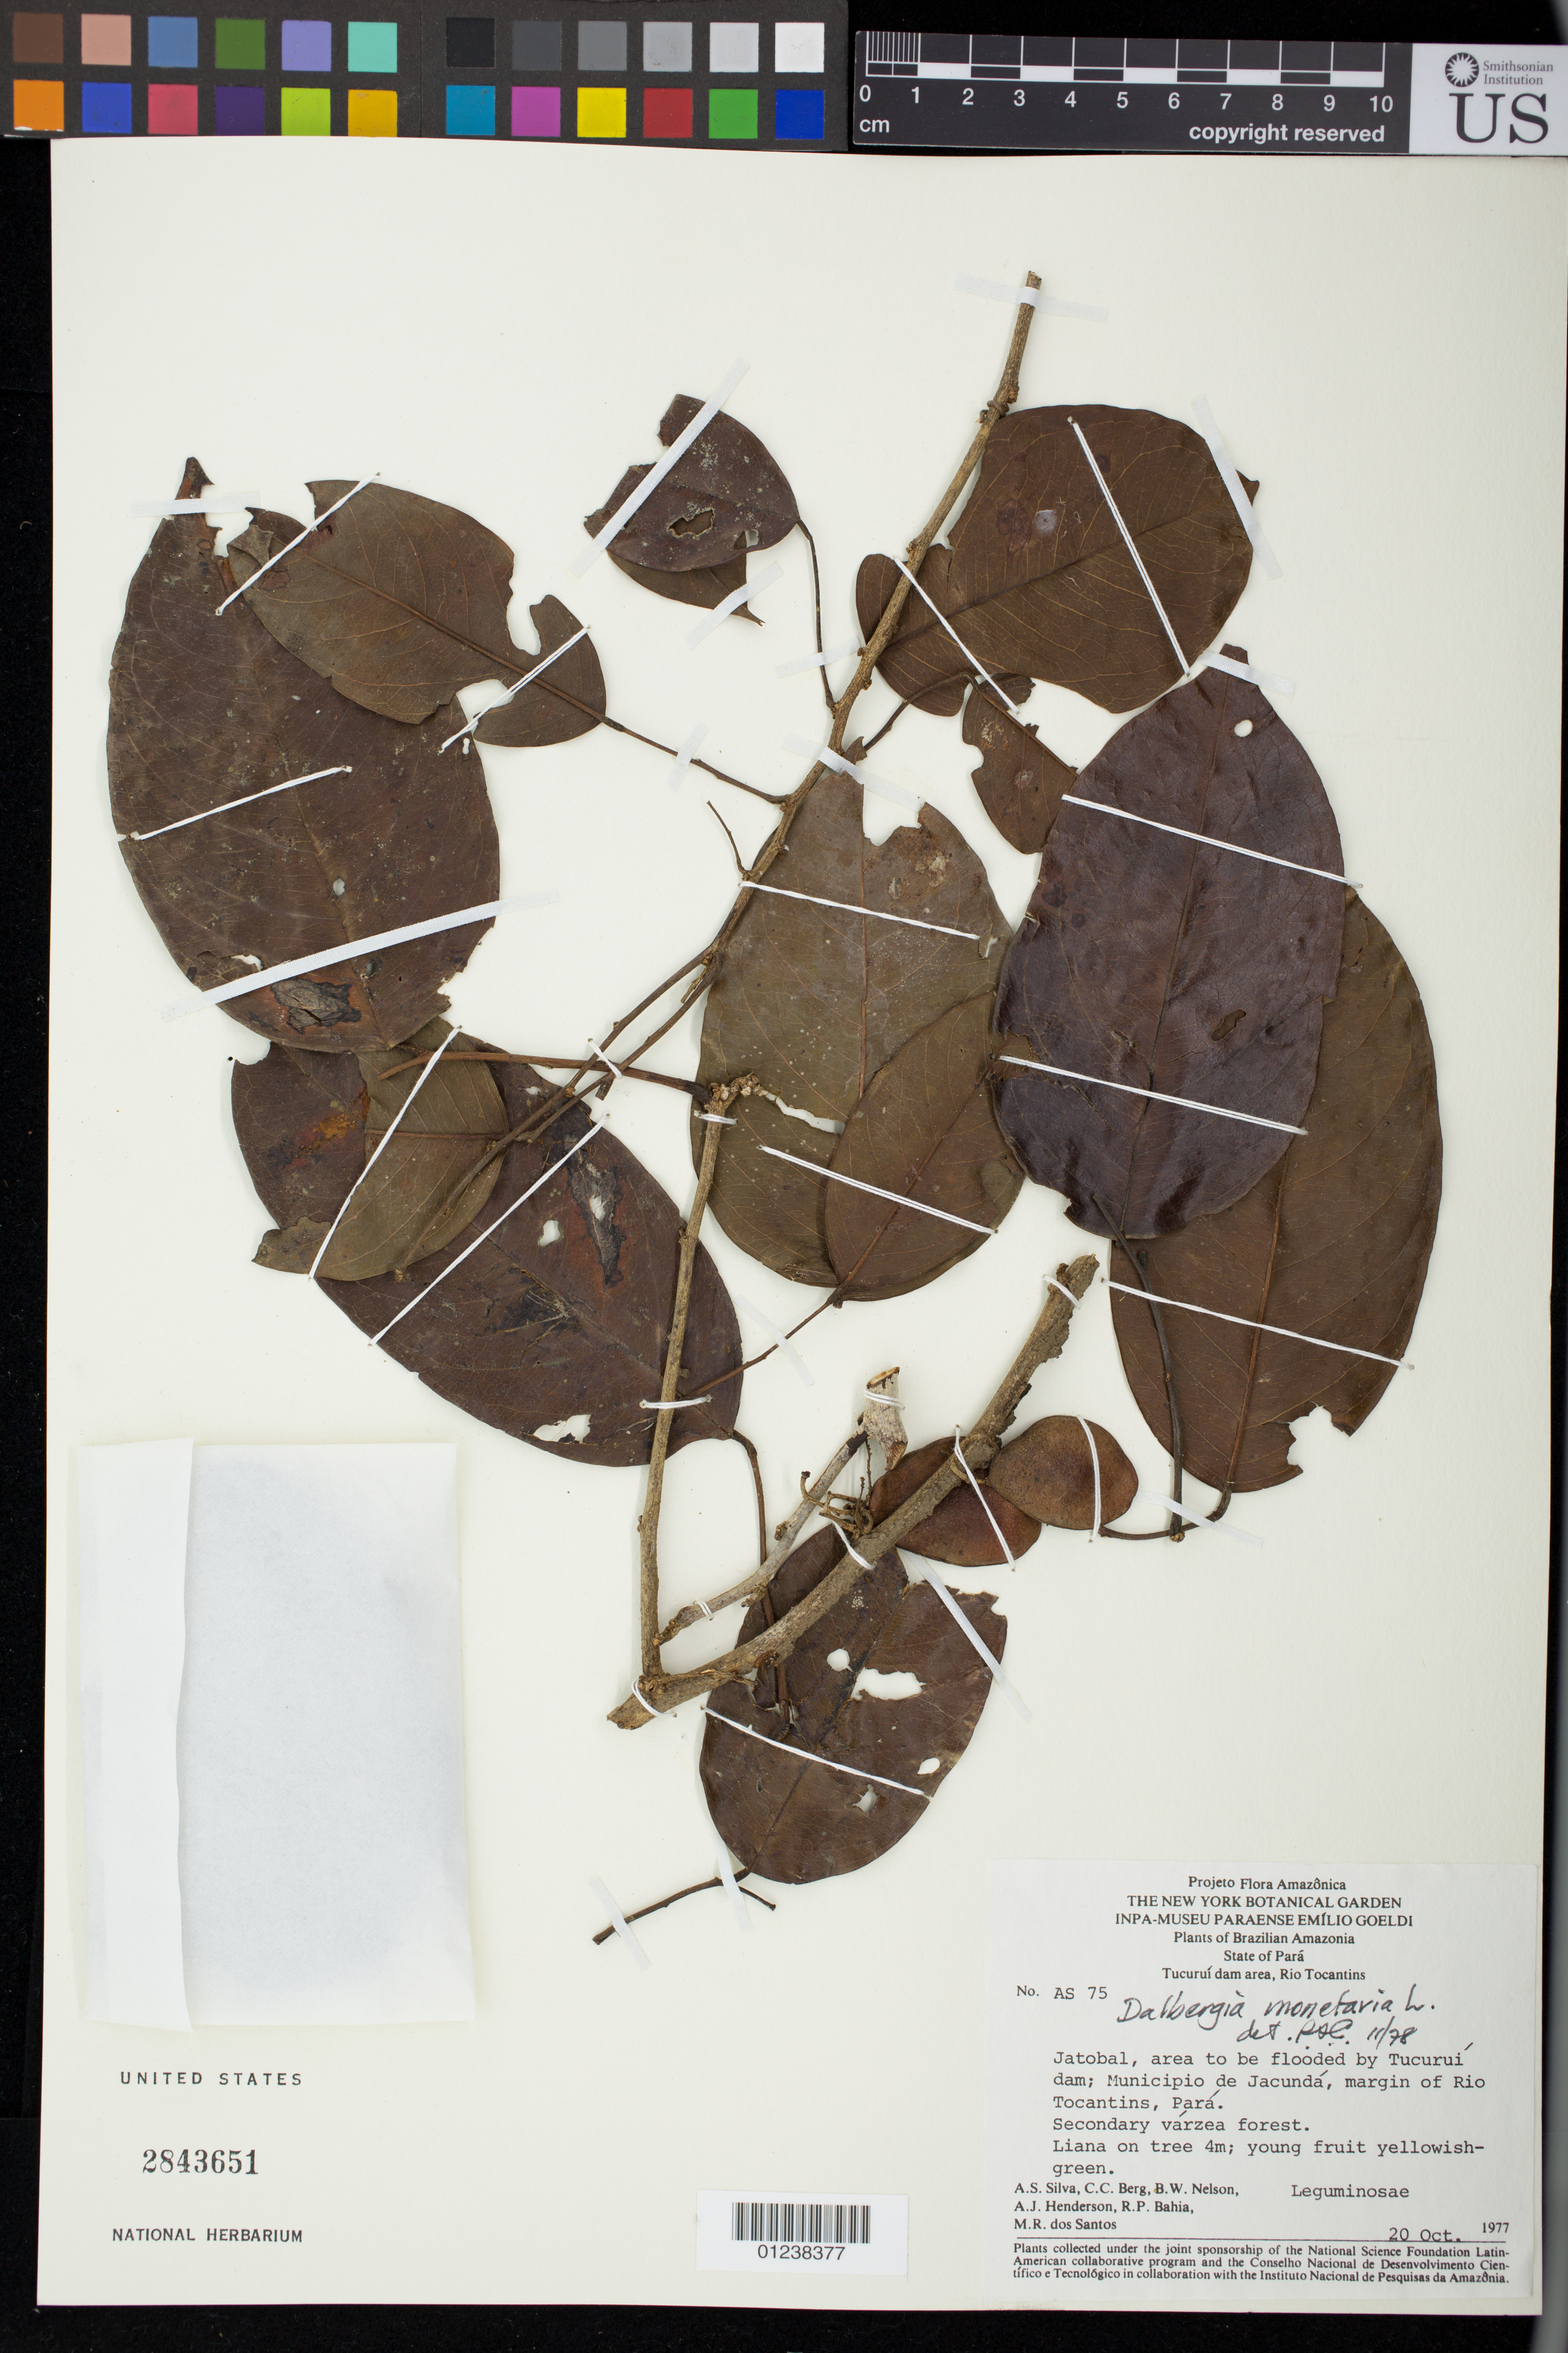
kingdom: Plantae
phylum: Tracheophyta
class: Magnoliopsida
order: Fabales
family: Fabaceae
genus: Dalbergia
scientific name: Dalbergia monetaria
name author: L. f.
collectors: A. S. Silva, C. C. Berg, B. W. Nelson, A. J. Henderson, R. P. Bahia & M. R. dos Santos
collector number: AS 75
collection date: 1977-10-20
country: Brazil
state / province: Pará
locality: Jatobal, area to be flooded by Tucurui dam; Municipio de Jacunda, margin of Rio Tocantins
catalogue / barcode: US 2843651